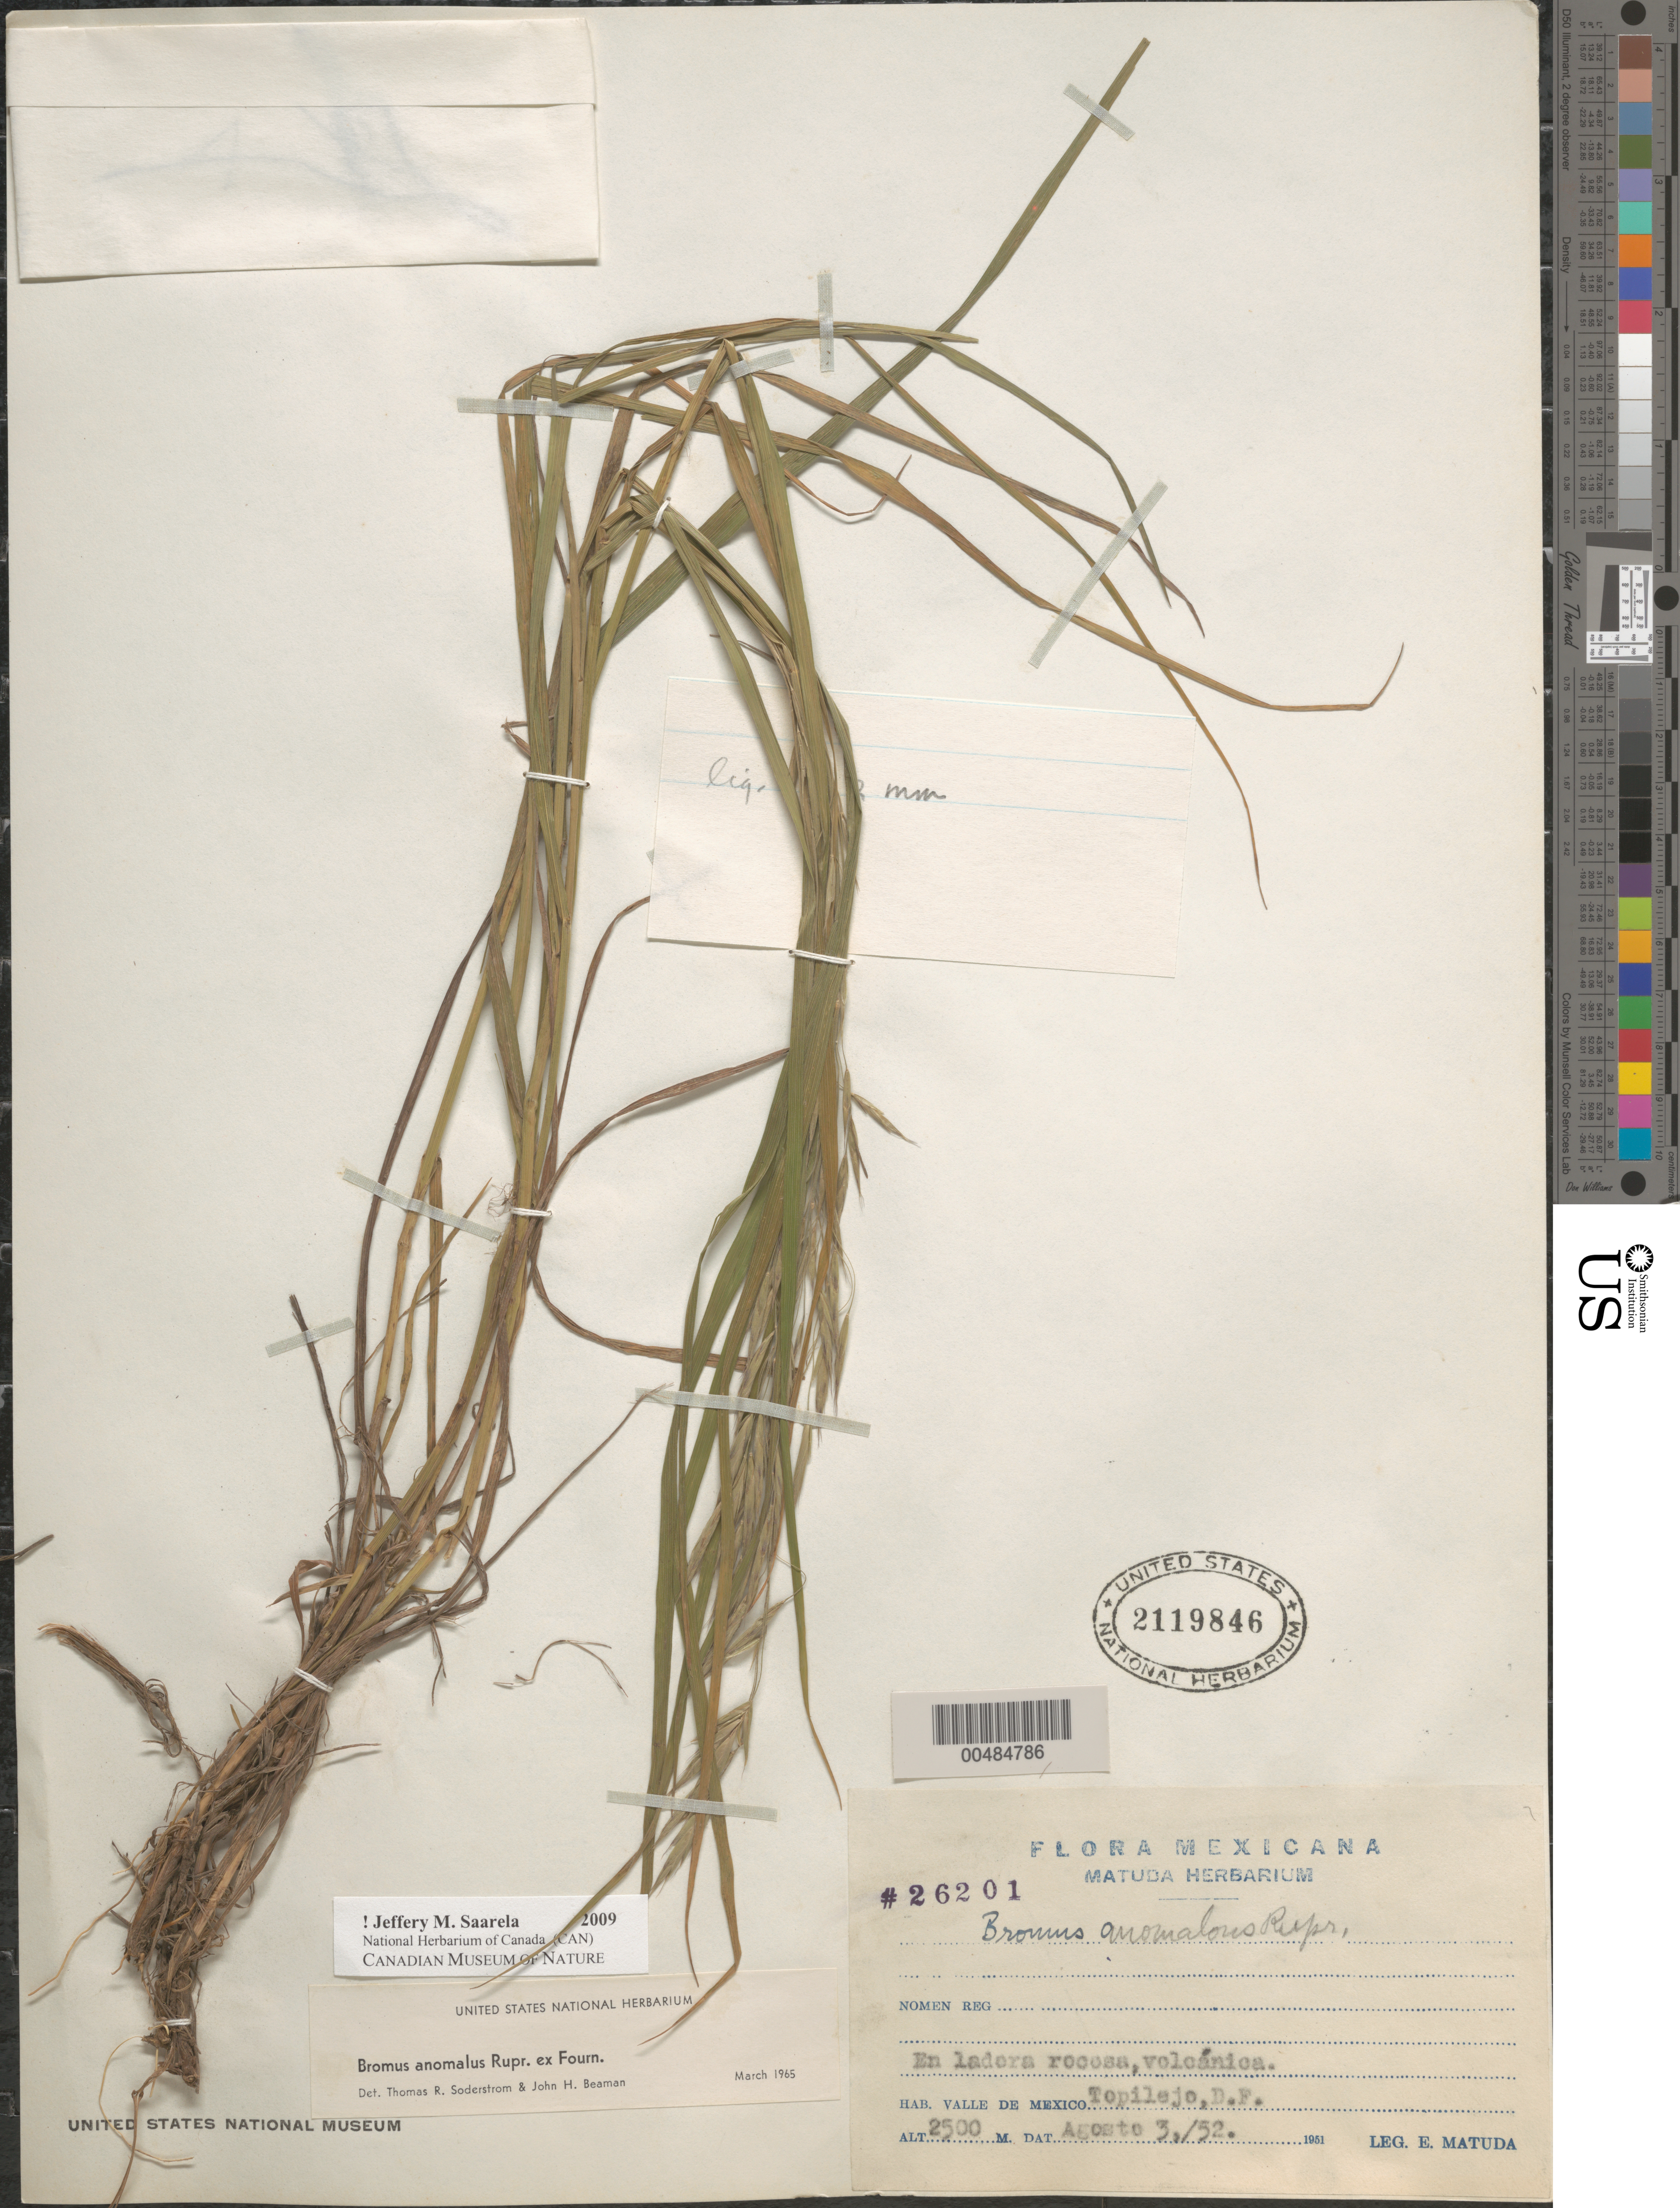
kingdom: Plantae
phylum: Tracheophyta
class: Liliopsida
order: Poales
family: Poaceae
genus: Bromus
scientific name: Bromus anomalus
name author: Rupr. ex E. Fourn.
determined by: Soderstrom, T. R.; Beaman, J. H.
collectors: E. Matuda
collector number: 26201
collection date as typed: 3 Aug 1952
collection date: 1952-08-03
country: Mexico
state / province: Distrito Federal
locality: Valle de Mexico, Topilejo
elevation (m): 2500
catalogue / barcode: US 2119846